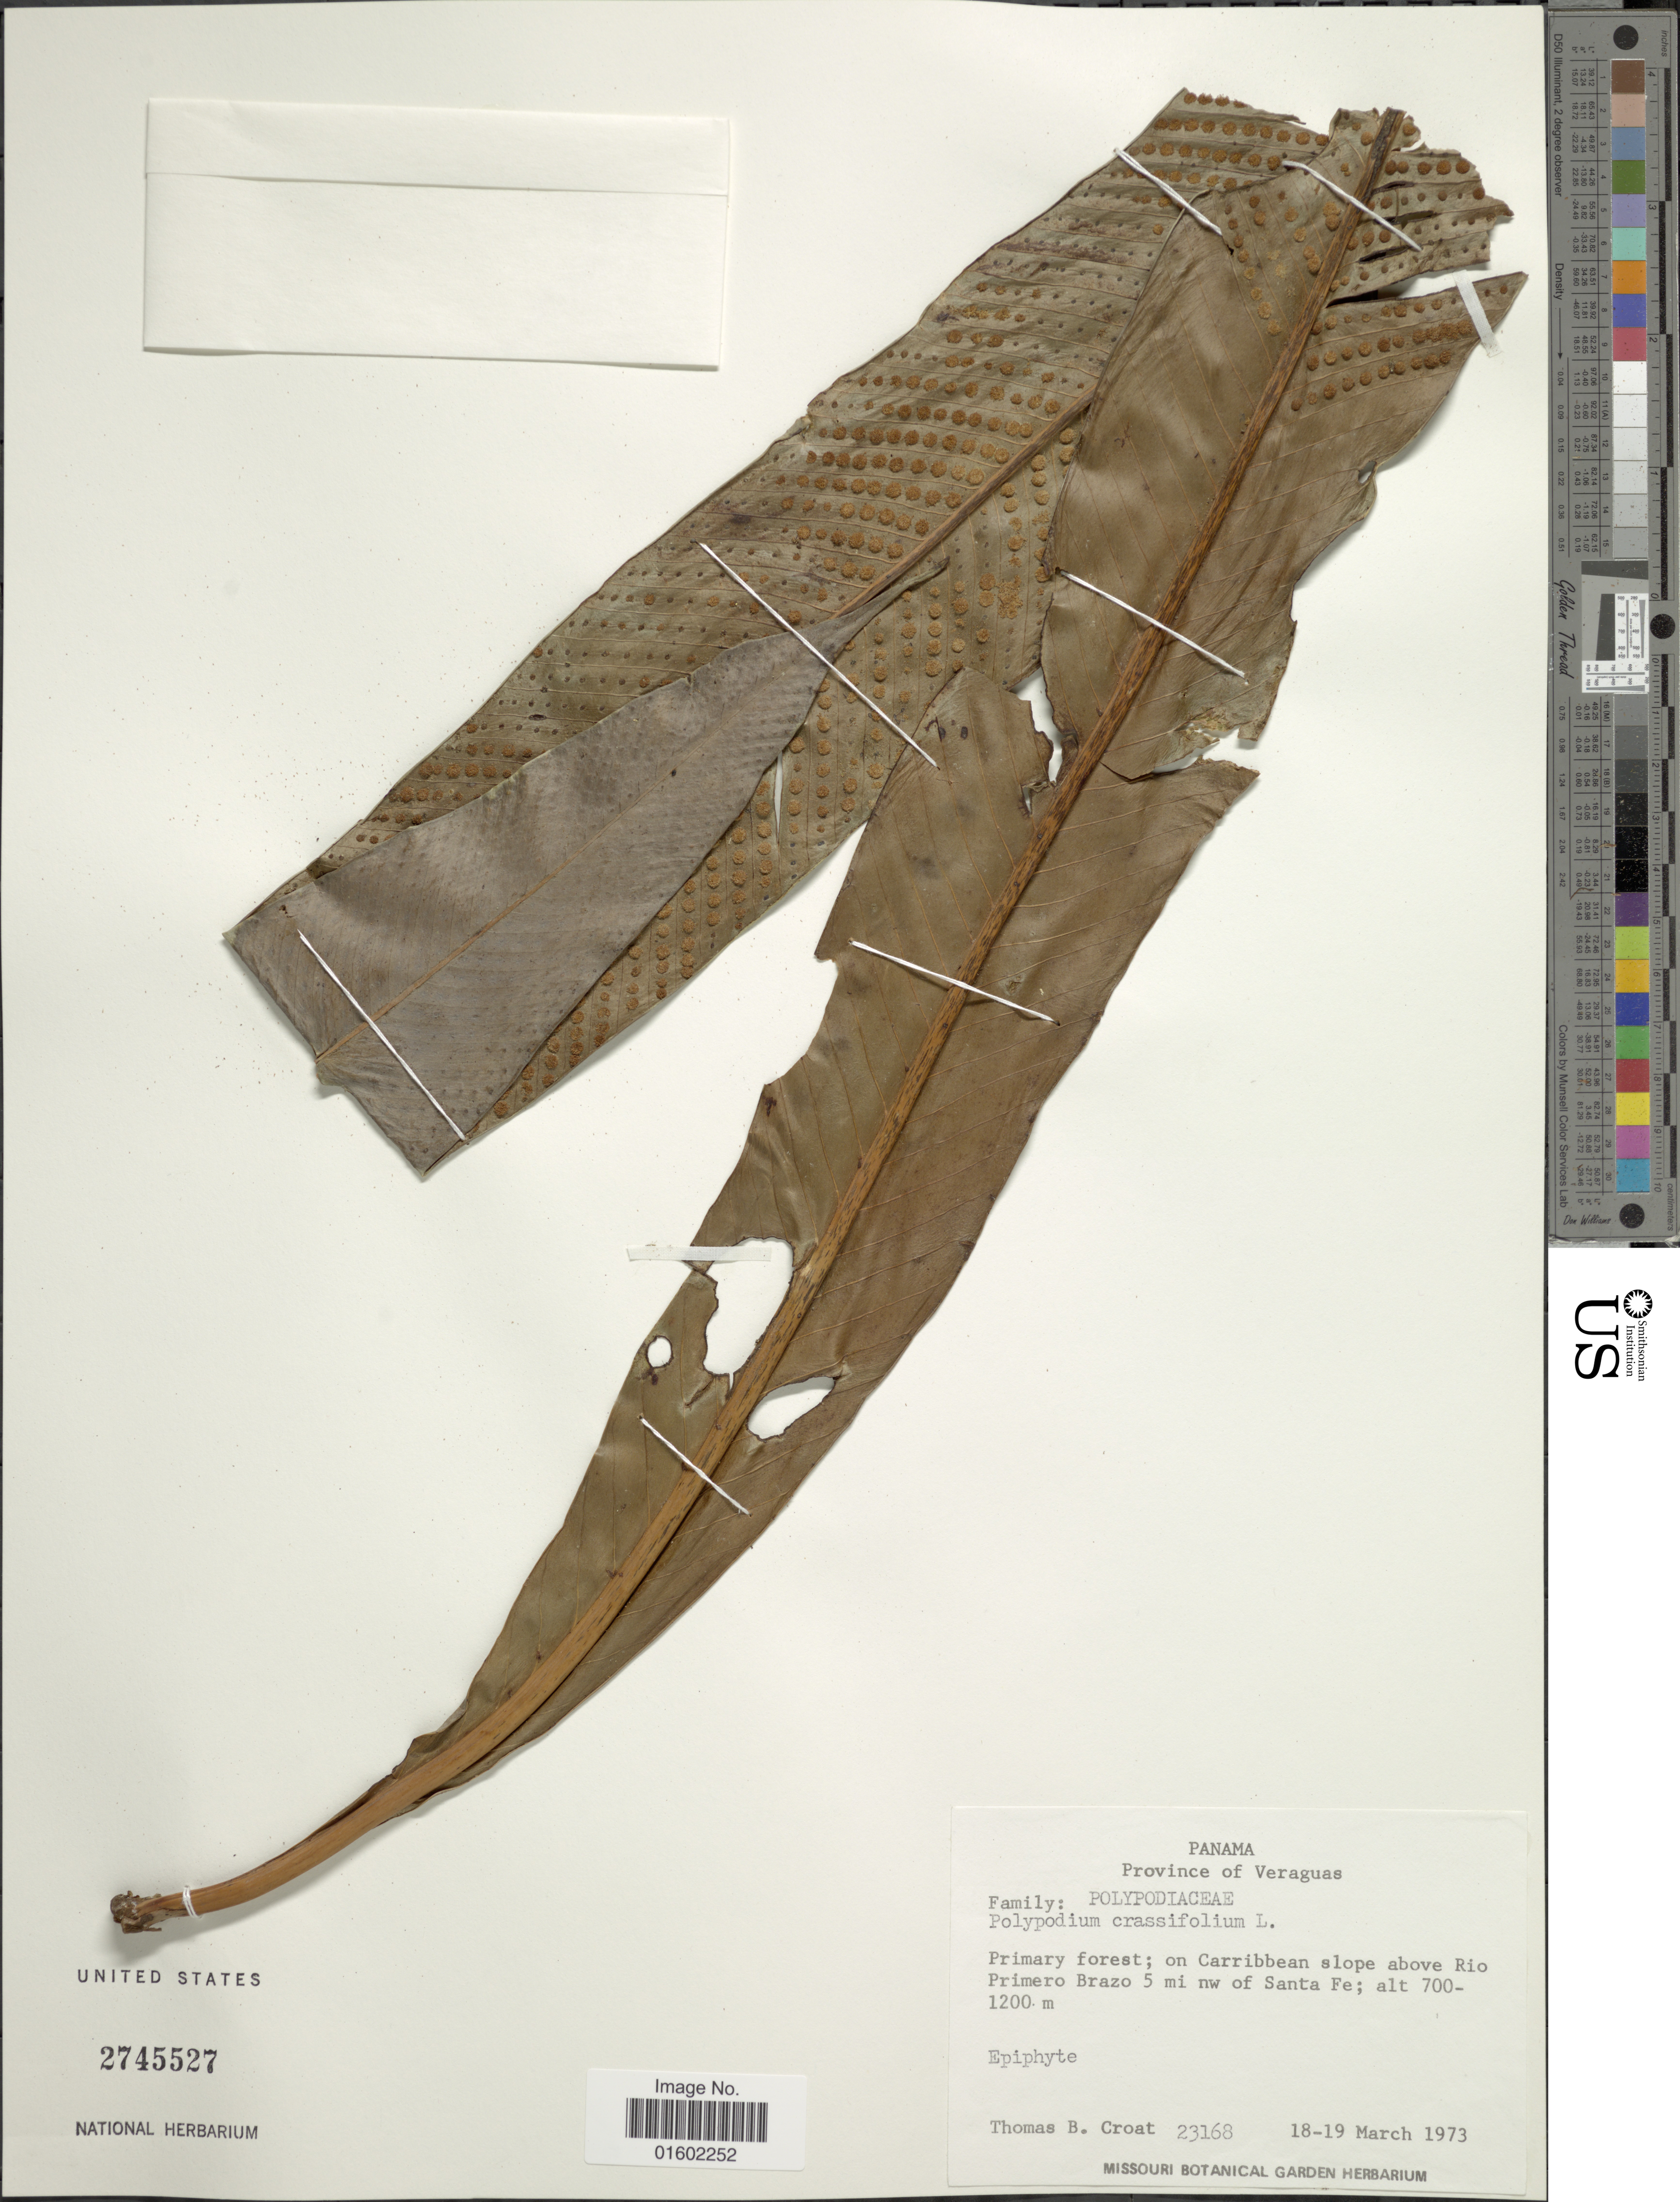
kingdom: Plantae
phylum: Tracheophyta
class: Polypodiopsida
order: Polypodiales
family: Polypodiaceae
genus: Niphidium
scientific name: Niphidium crassifolium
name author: (L.) Lellinger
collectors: T. B. Croat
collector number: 23168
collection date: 1973-03-18/1973-03-19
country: Panama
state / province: Veraguas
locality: On Caribbean slope above Rio Primero Brazo 5 mi nw of Santa Fe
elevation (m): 700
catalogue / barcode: US 2745527